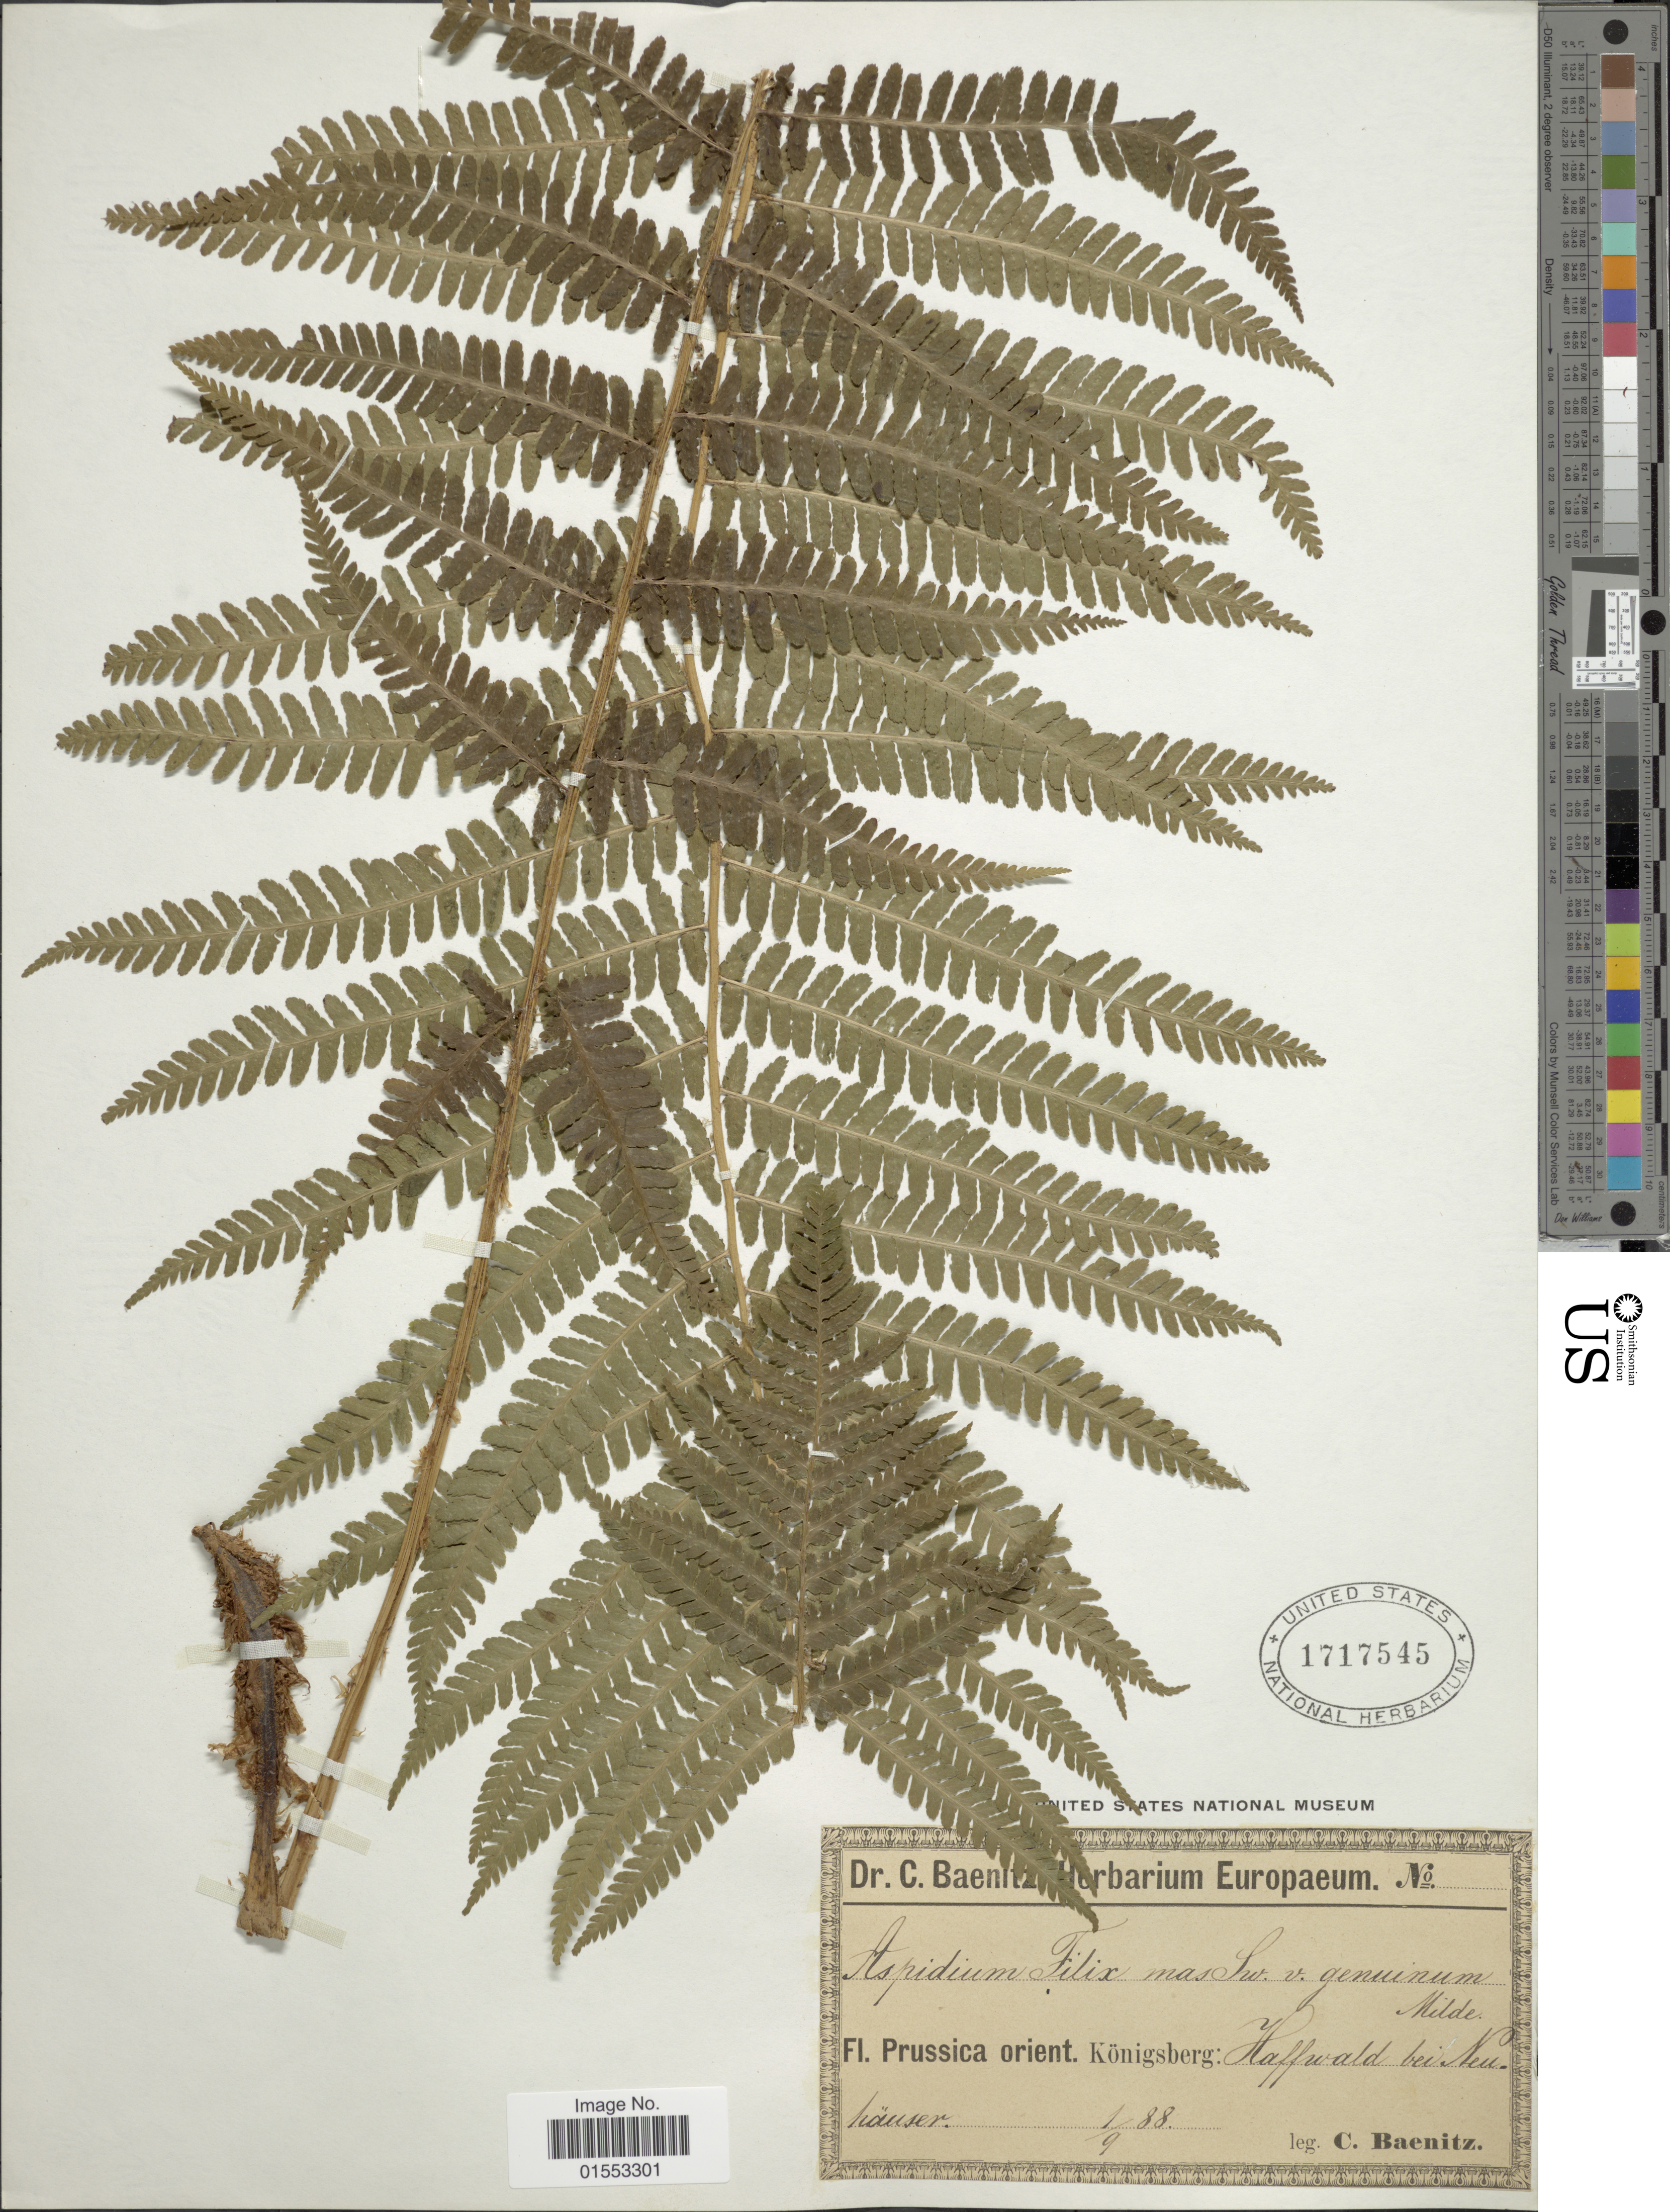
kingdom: Plantae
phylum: Tracheophyta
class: Polypodiopsida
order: Polypodiales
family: Dryopteridaceae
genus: Dryopteris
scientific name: Dryopteris filix-mas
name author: (L.) Schott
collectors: C. G. Baenitz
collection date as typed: Transcribed d/m/y: 1/9/88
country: Germany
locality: Prussica orient. Konigsberg:Haffwald bei Neu-hauser.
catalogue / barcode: US 1717545